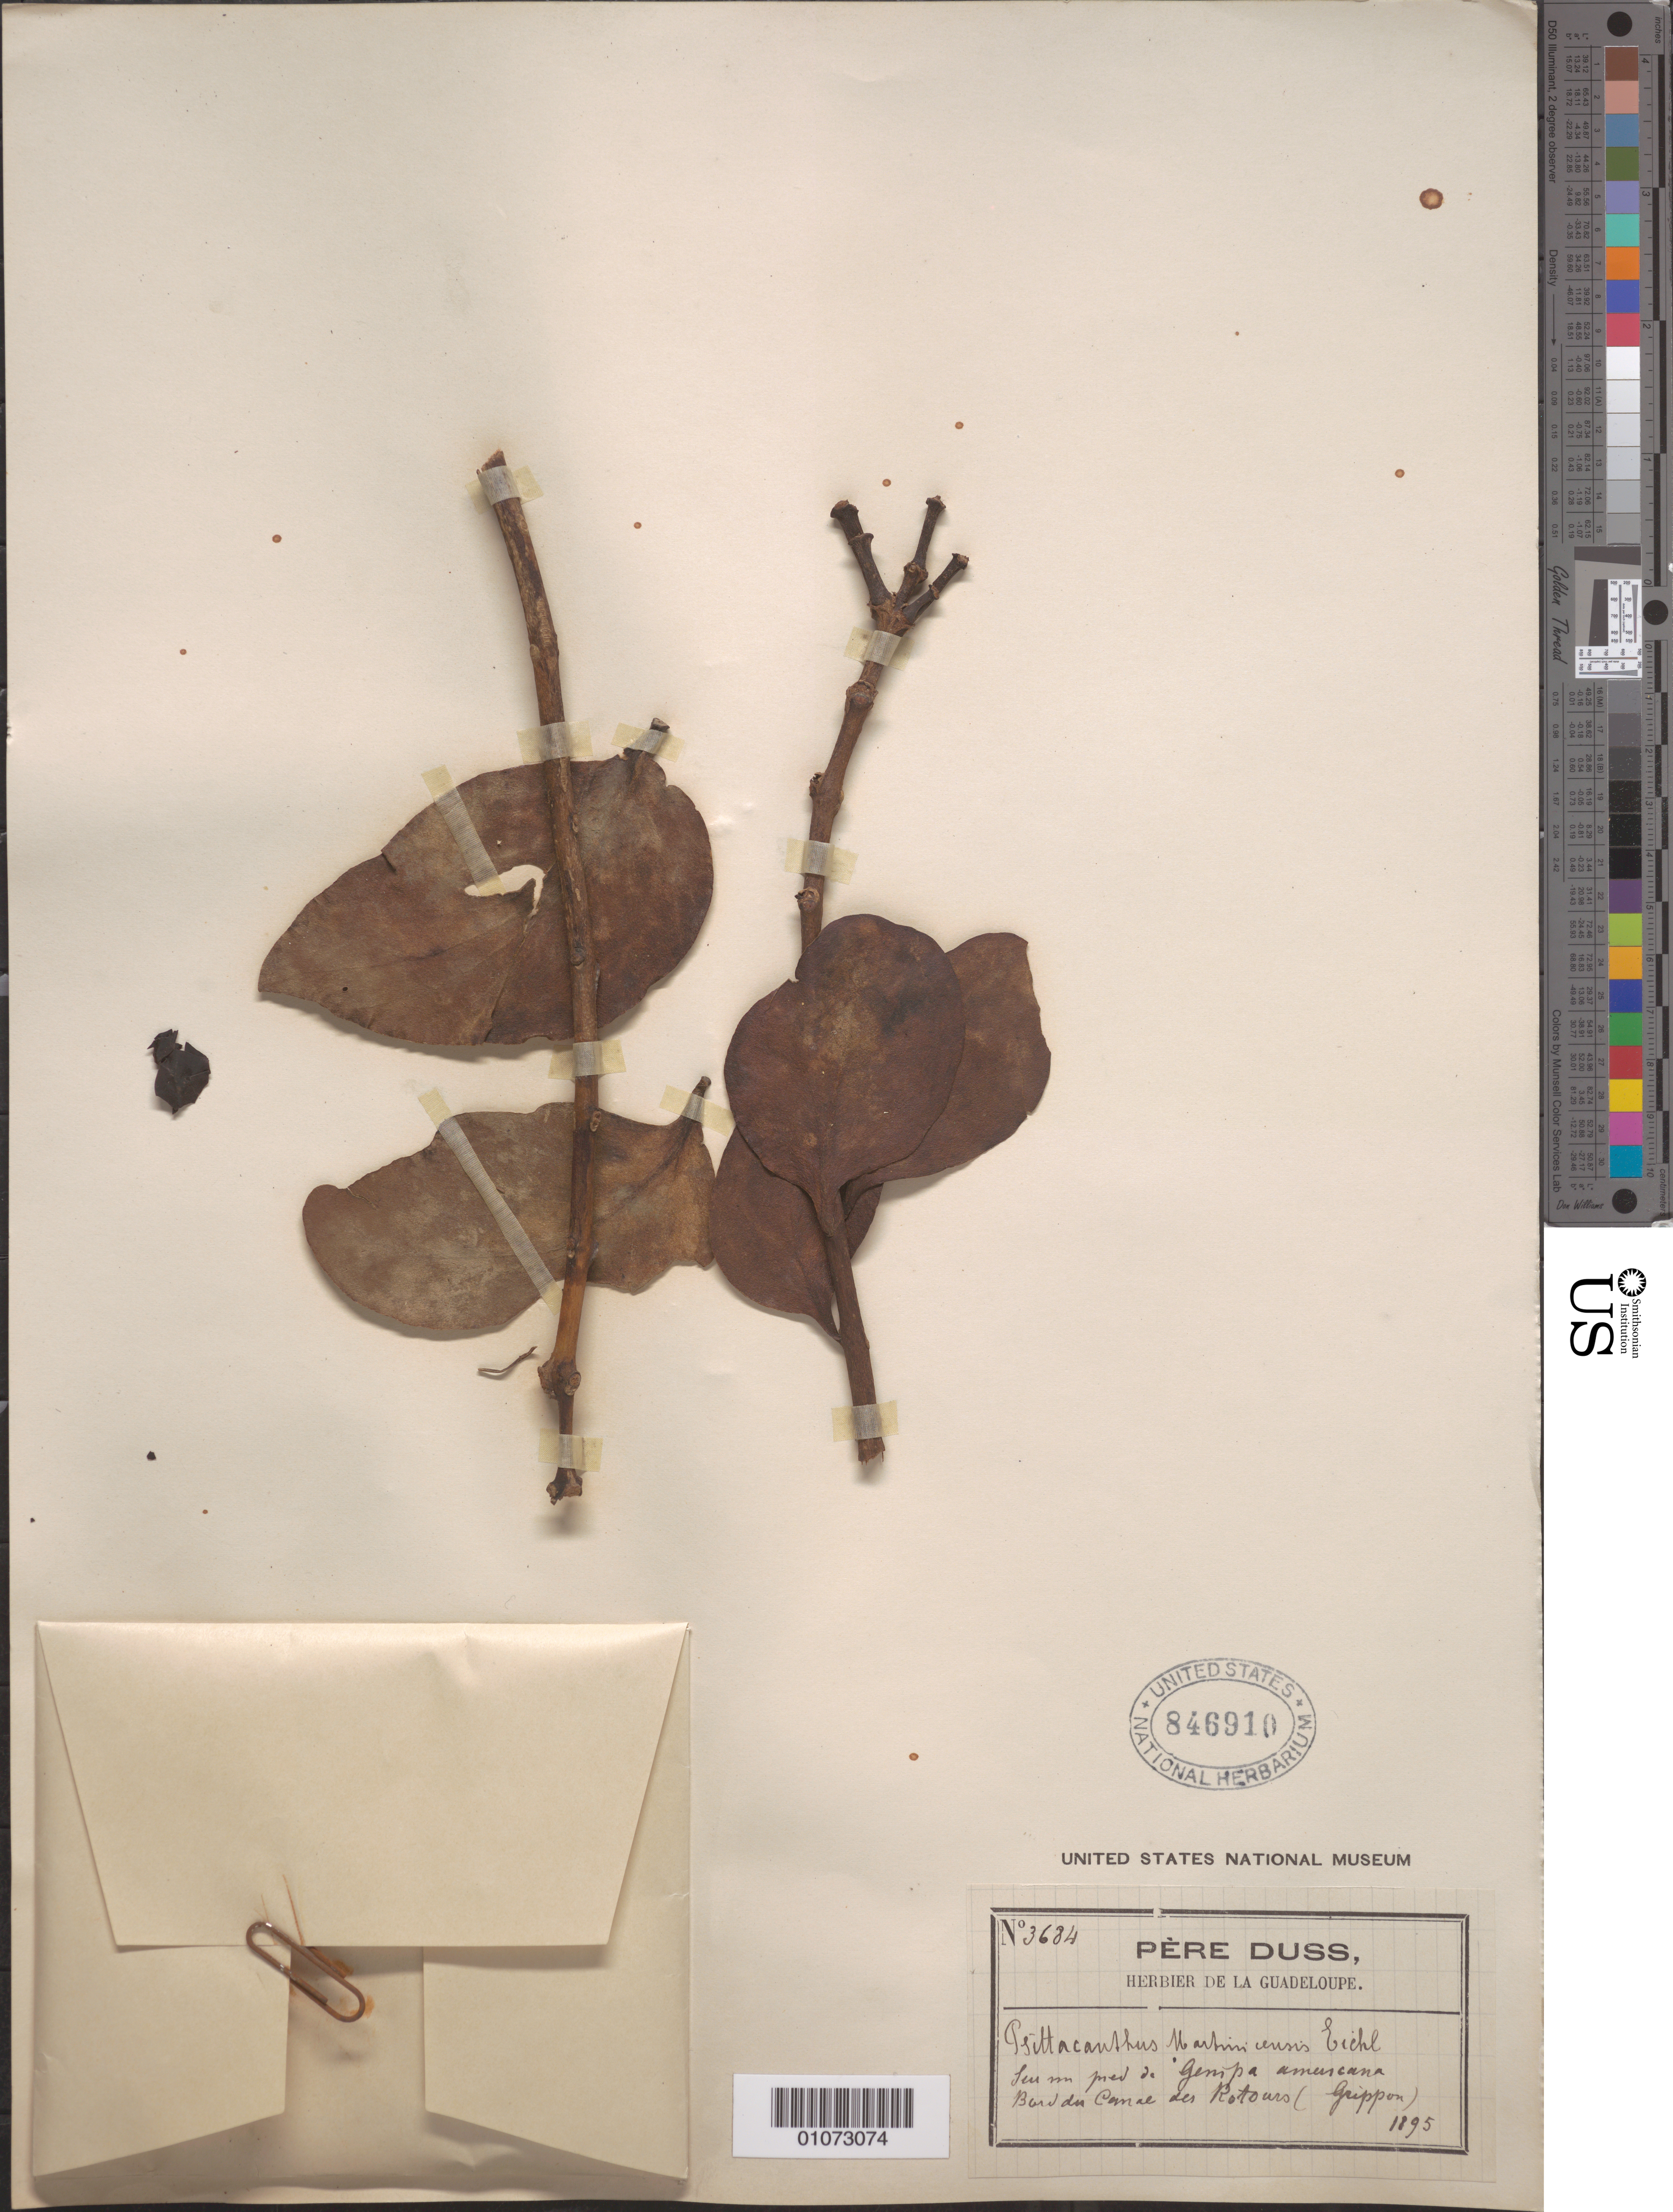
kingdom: Plantae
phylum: Tracheophyta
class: Magnoliopsida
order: Santalales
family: Loranthaceae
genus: Psittacanthus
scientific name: Psittacanthus martinicensis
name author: (C. Presl ex Schult. f.) Eichler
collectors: Père Duss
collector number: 3684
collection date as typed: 1895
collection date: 1895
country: Guadeloupe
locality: Bard du Canal des Rotours (Grippon)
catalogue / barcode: US 846910